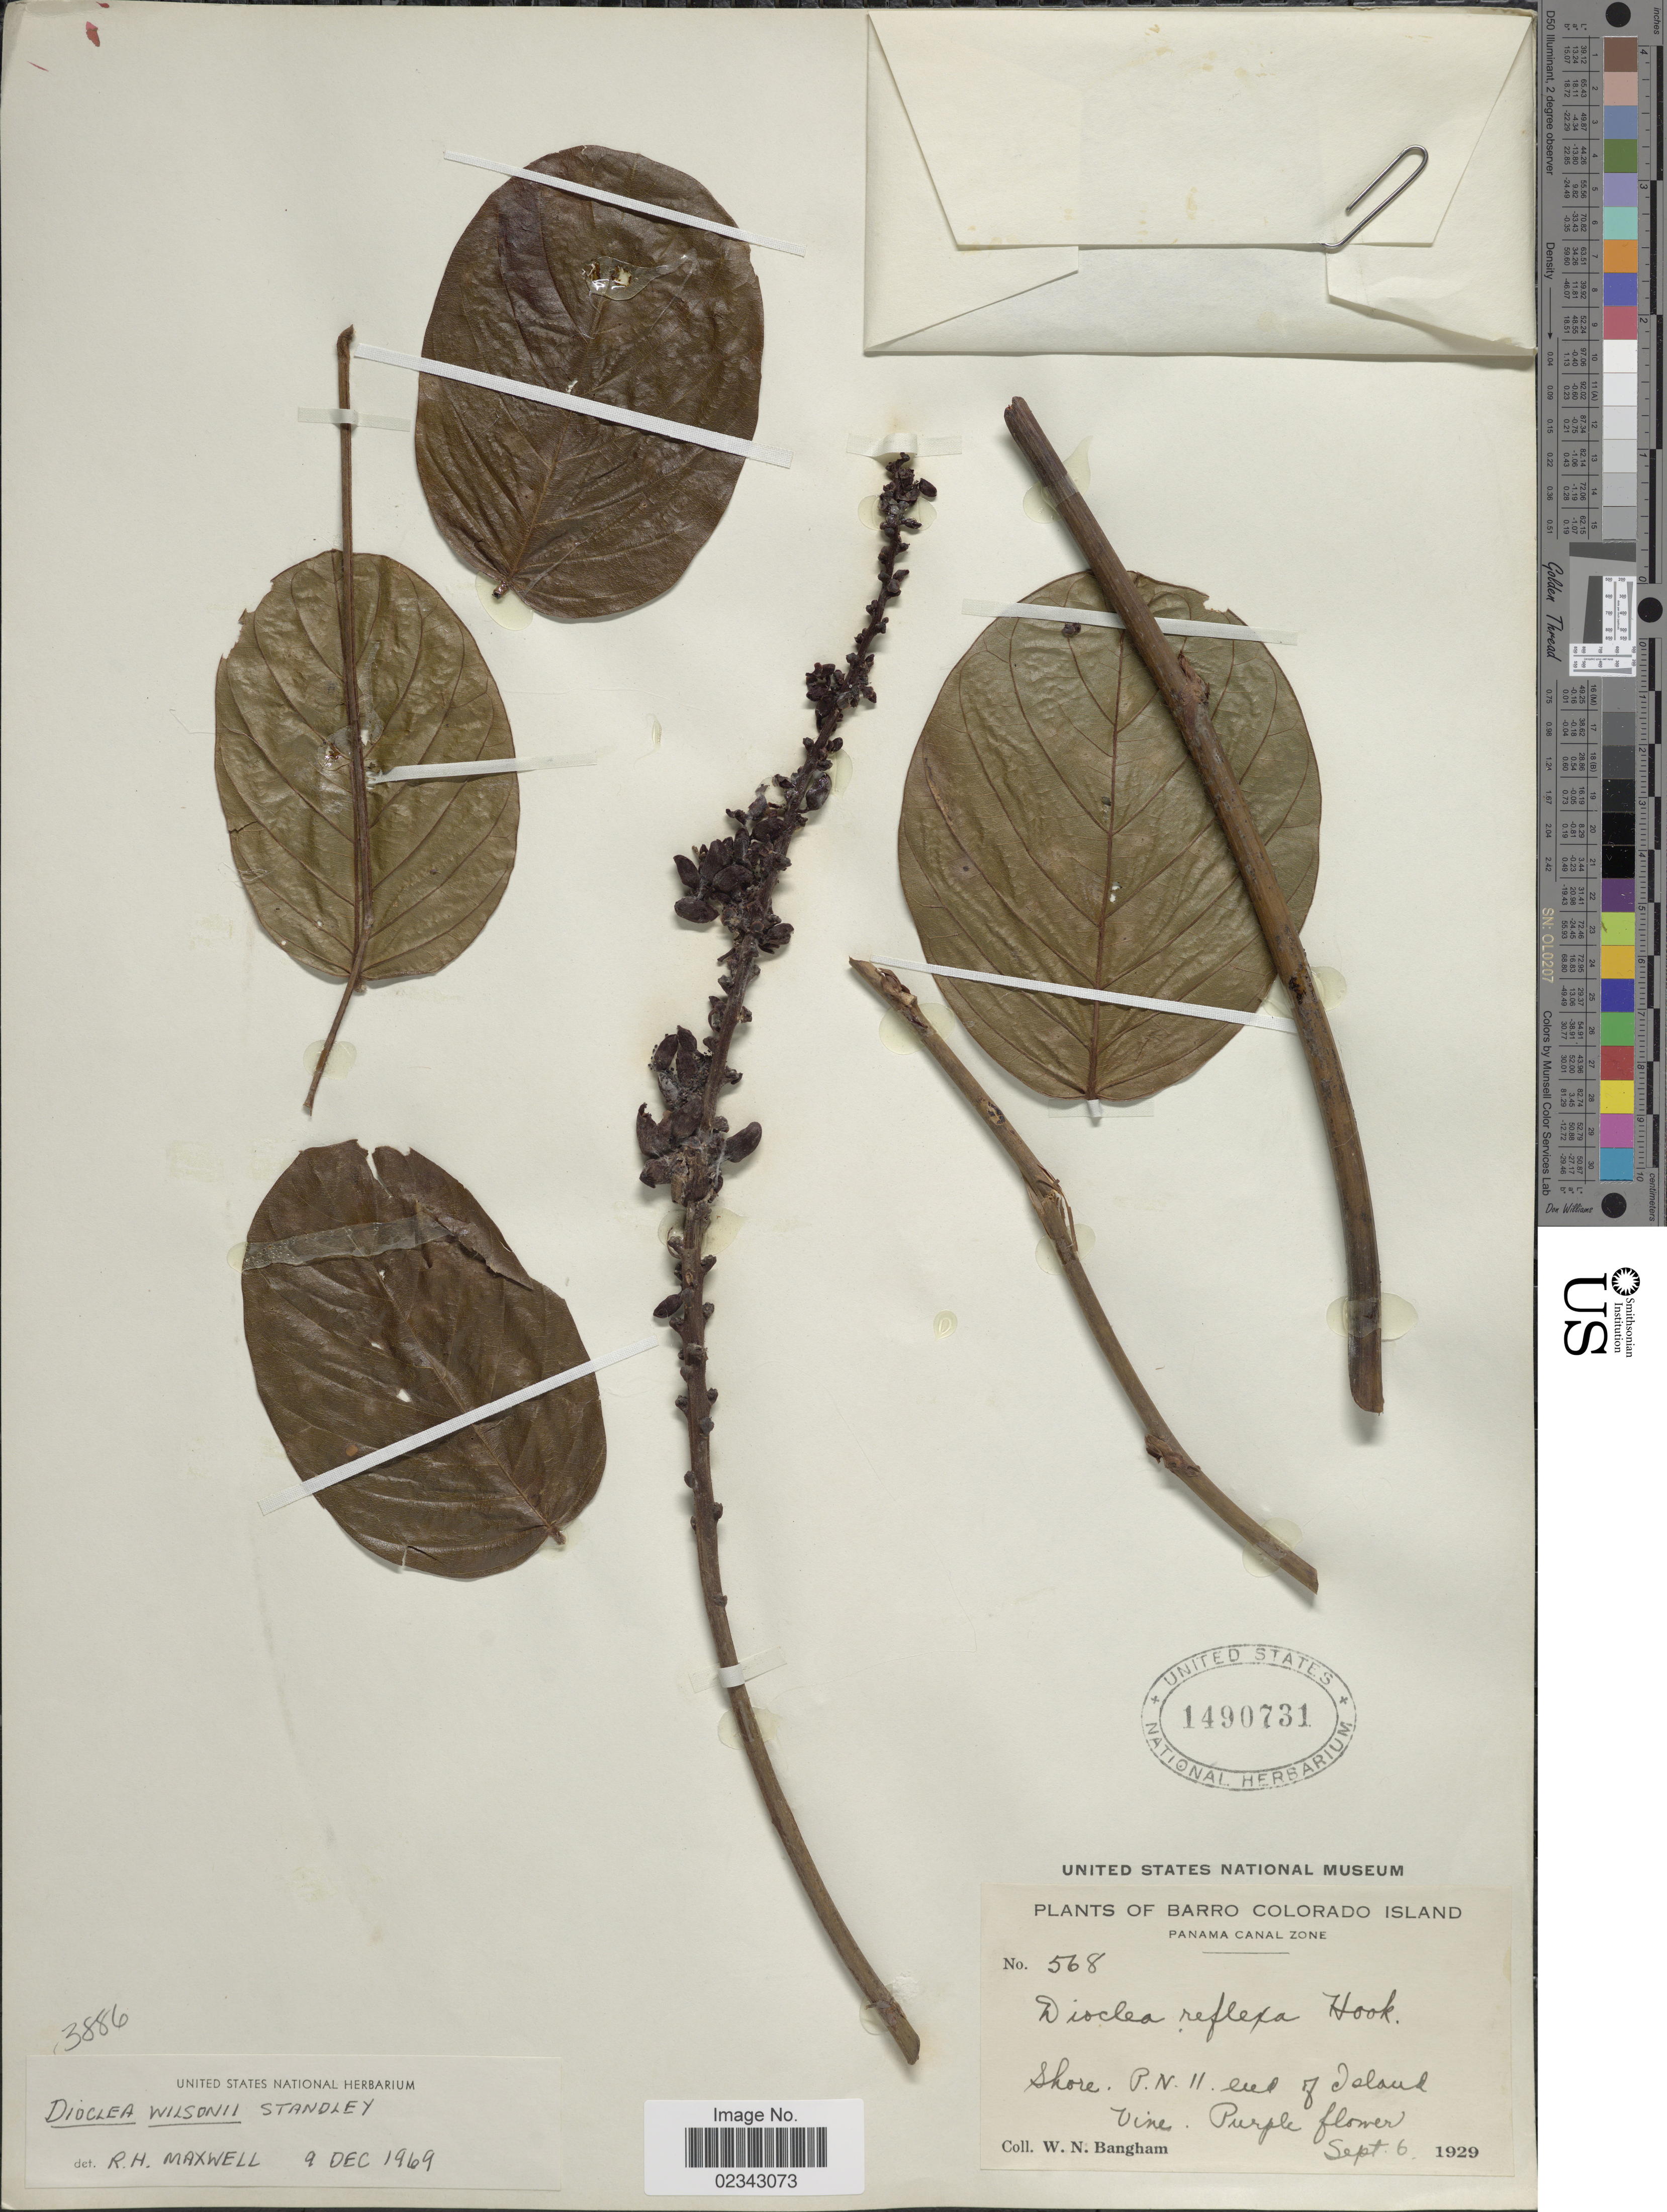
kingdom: Plantae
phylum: Tracheophyta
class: Magnoliopsida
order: Fabales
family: Fabaceae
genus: Macropsychanthus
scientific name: Macropsychanthus wilsonii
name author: (Standl.) L.P. Queiroz & Snak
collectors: W. Bangham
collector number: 568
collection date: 1929-09-06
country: Panama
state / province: Panamá Oeste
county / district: Canal Zone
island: Barro Colorado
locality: Barro Colorado Island, Panam Canal Zone, shore, P.N. 11 end of Island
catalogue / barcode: US 1490731